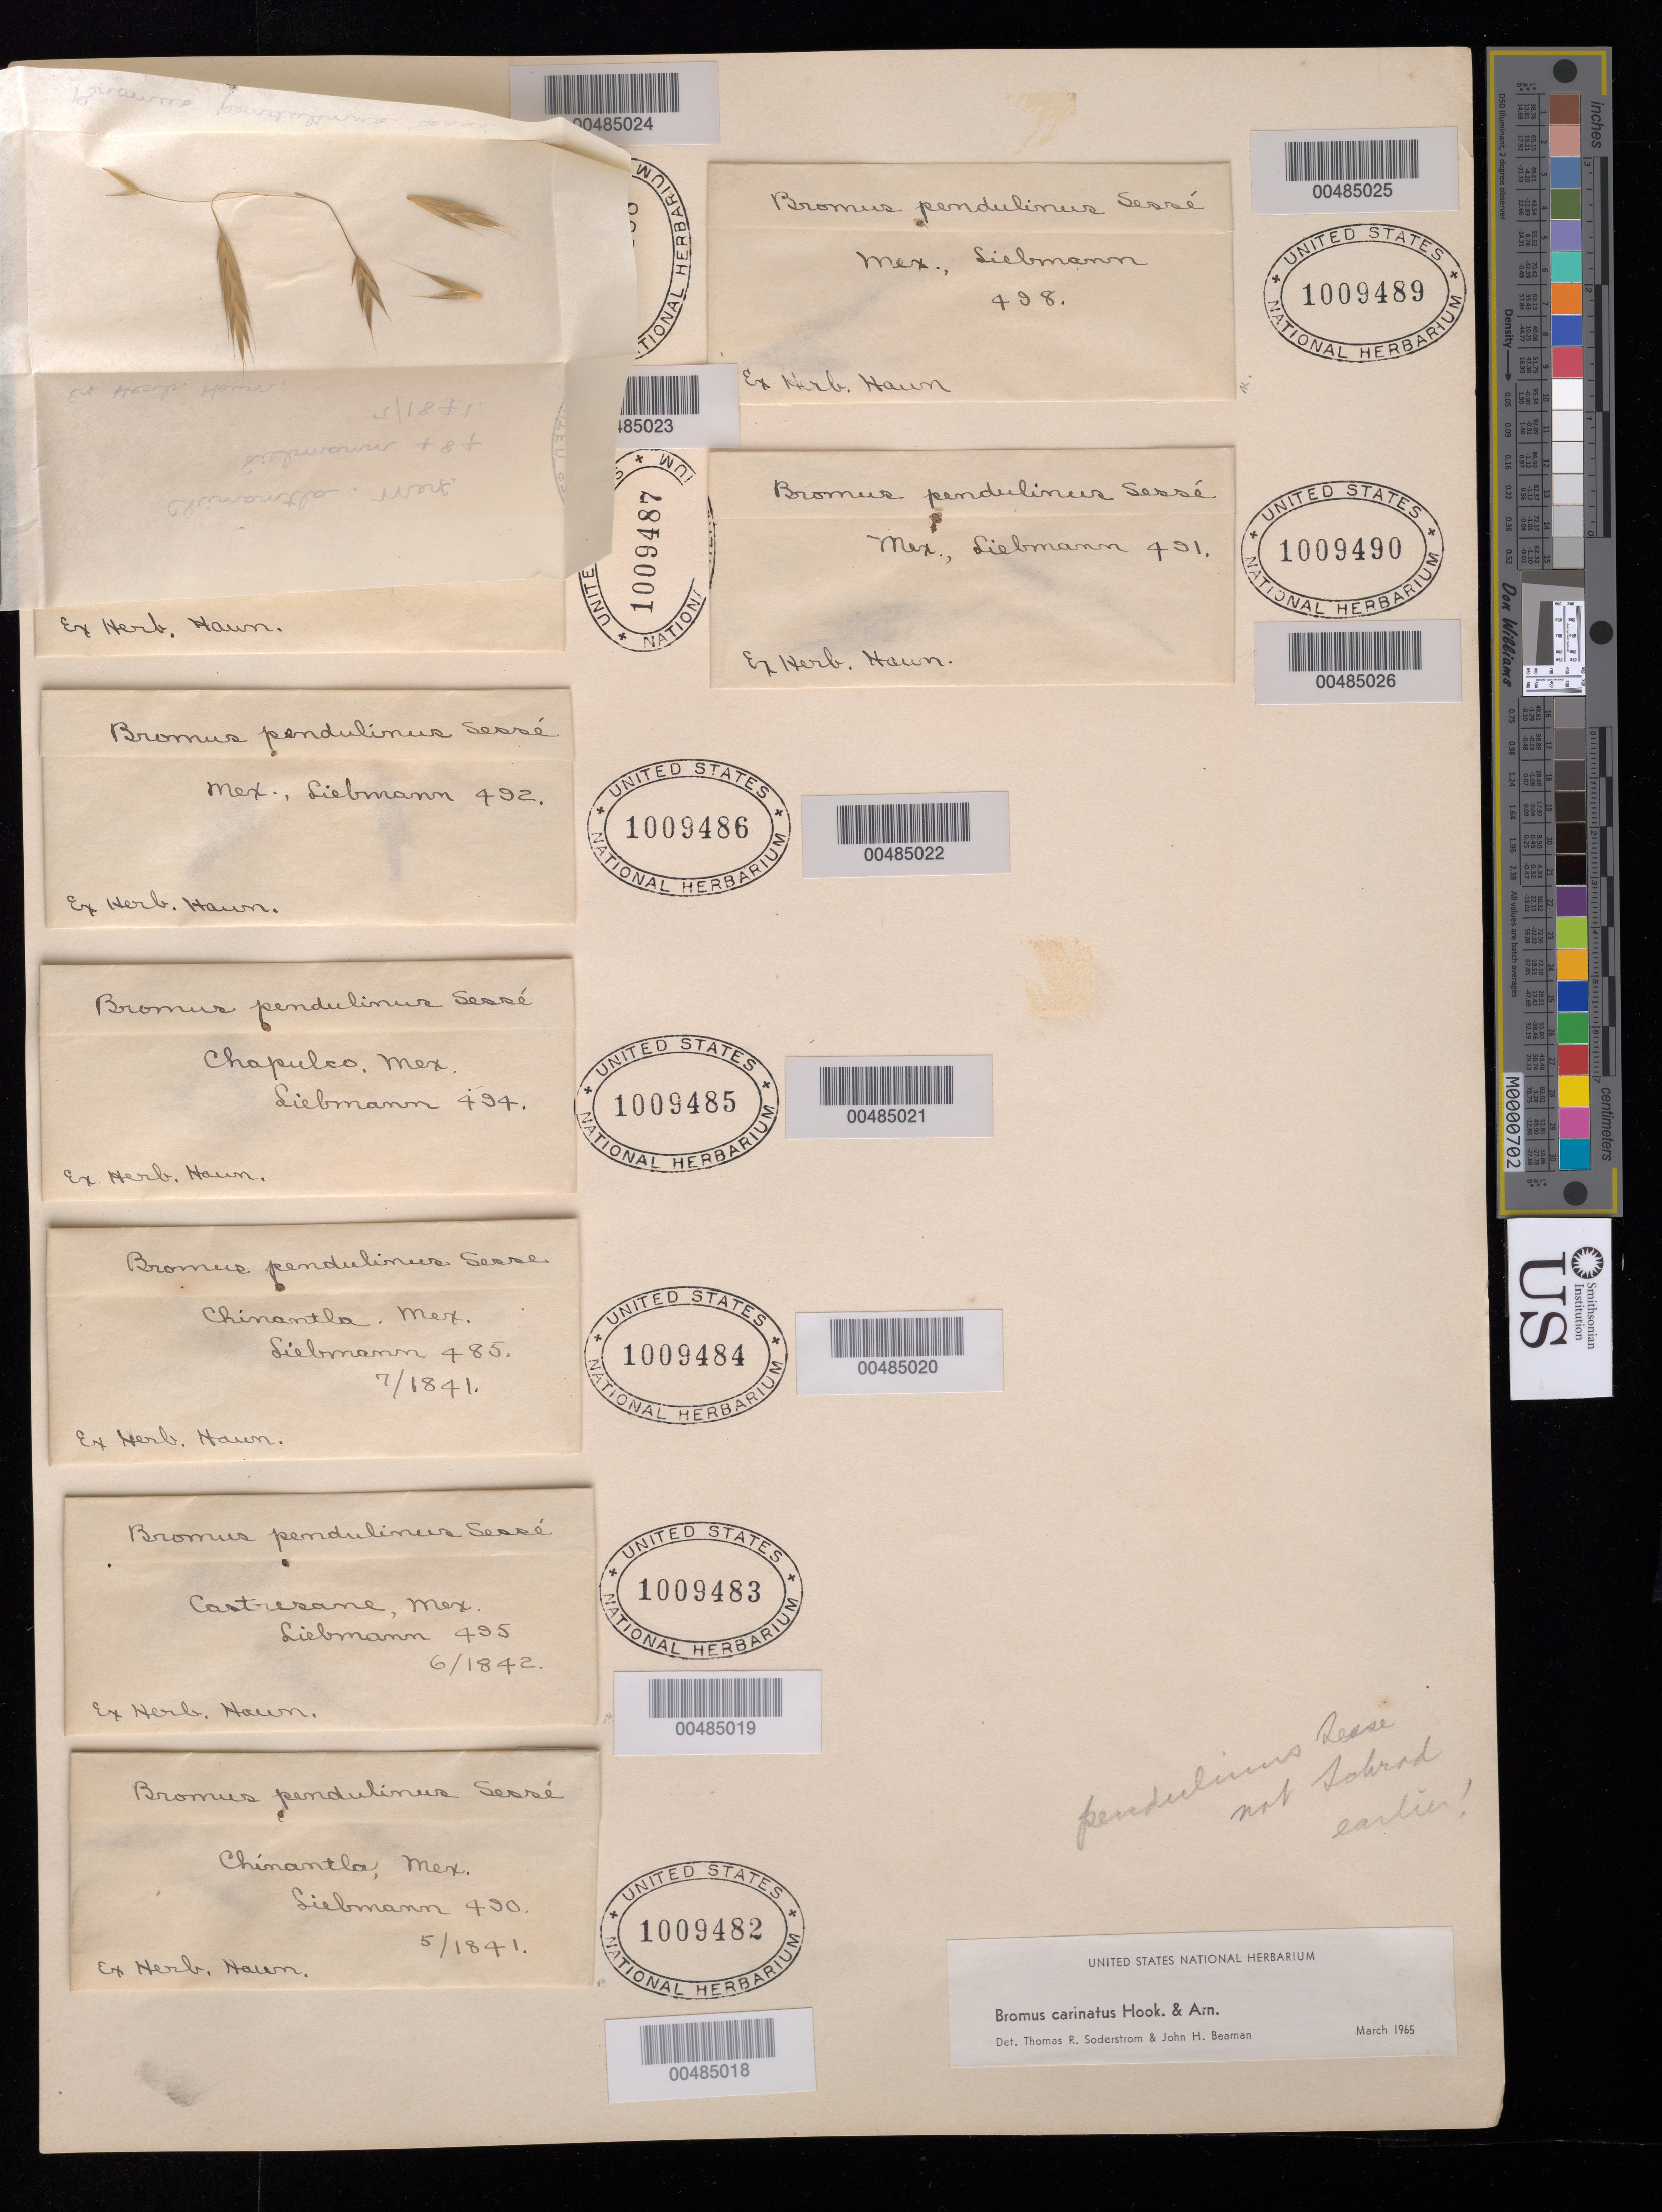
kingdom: Plantae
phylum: Tracheophyta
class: Liliopsida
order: Poales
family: Poaceae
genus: Bromus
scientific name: Bromus carinatus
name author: Hook. & Arn.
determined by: Soderstrom, T. R.; Beaman, J. H.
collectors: F. M. Liebmann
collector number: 484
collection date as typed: Jul 1841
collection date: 1841-07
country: Mexico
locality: Chinantla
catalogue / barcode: US 1009488